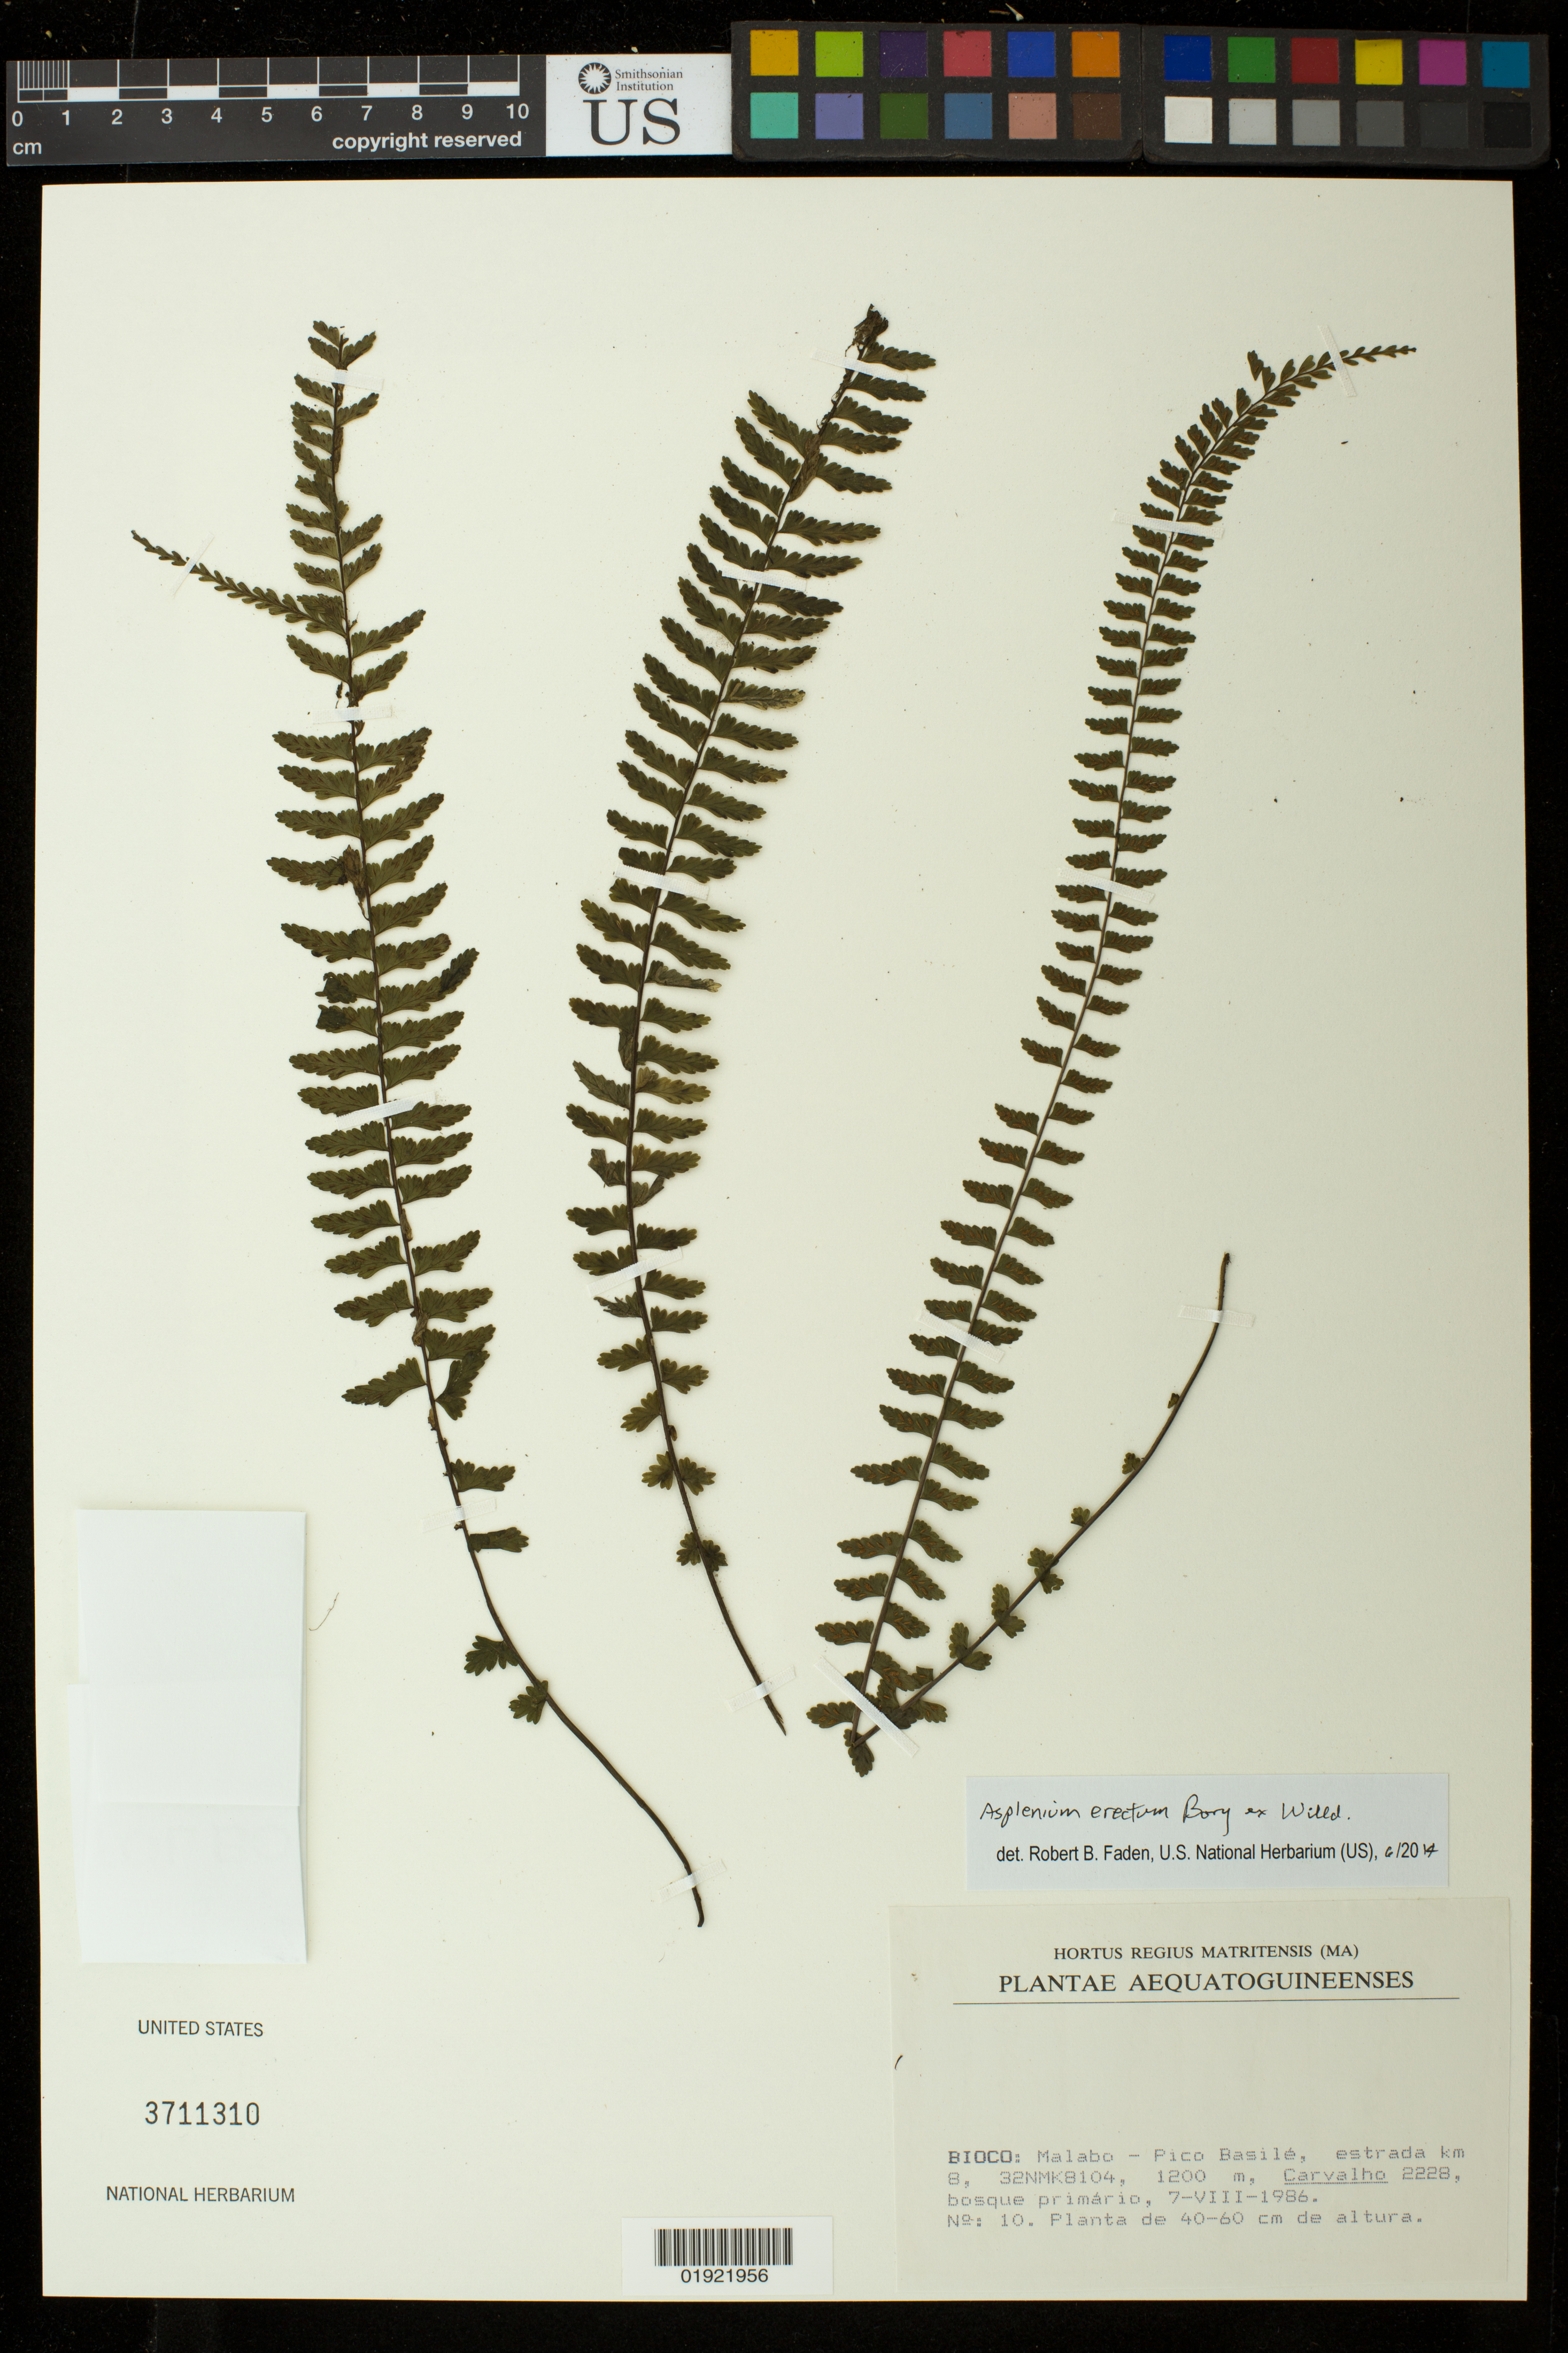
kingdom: Plantae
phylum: Tracheophyta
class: Polypodiopsida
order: Polypodiales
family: Aspleniaceae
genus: Asplenium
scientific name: Asplenium erectum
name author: Bory ex Willd.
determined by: Faden, Robert B., (US), Smithsonian Institution - National Museum of Natural History (UNITED STATES)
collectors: Carvalho, --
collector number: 2228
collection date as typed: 7-VIII-1986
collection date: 1986-08-07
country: Equatorial Guinea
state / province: Bioko Norte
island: Bioko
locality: Malabo-Pico Basile, estrada km 8, 32NMK8104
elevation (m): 1200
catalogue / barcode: US 3711310